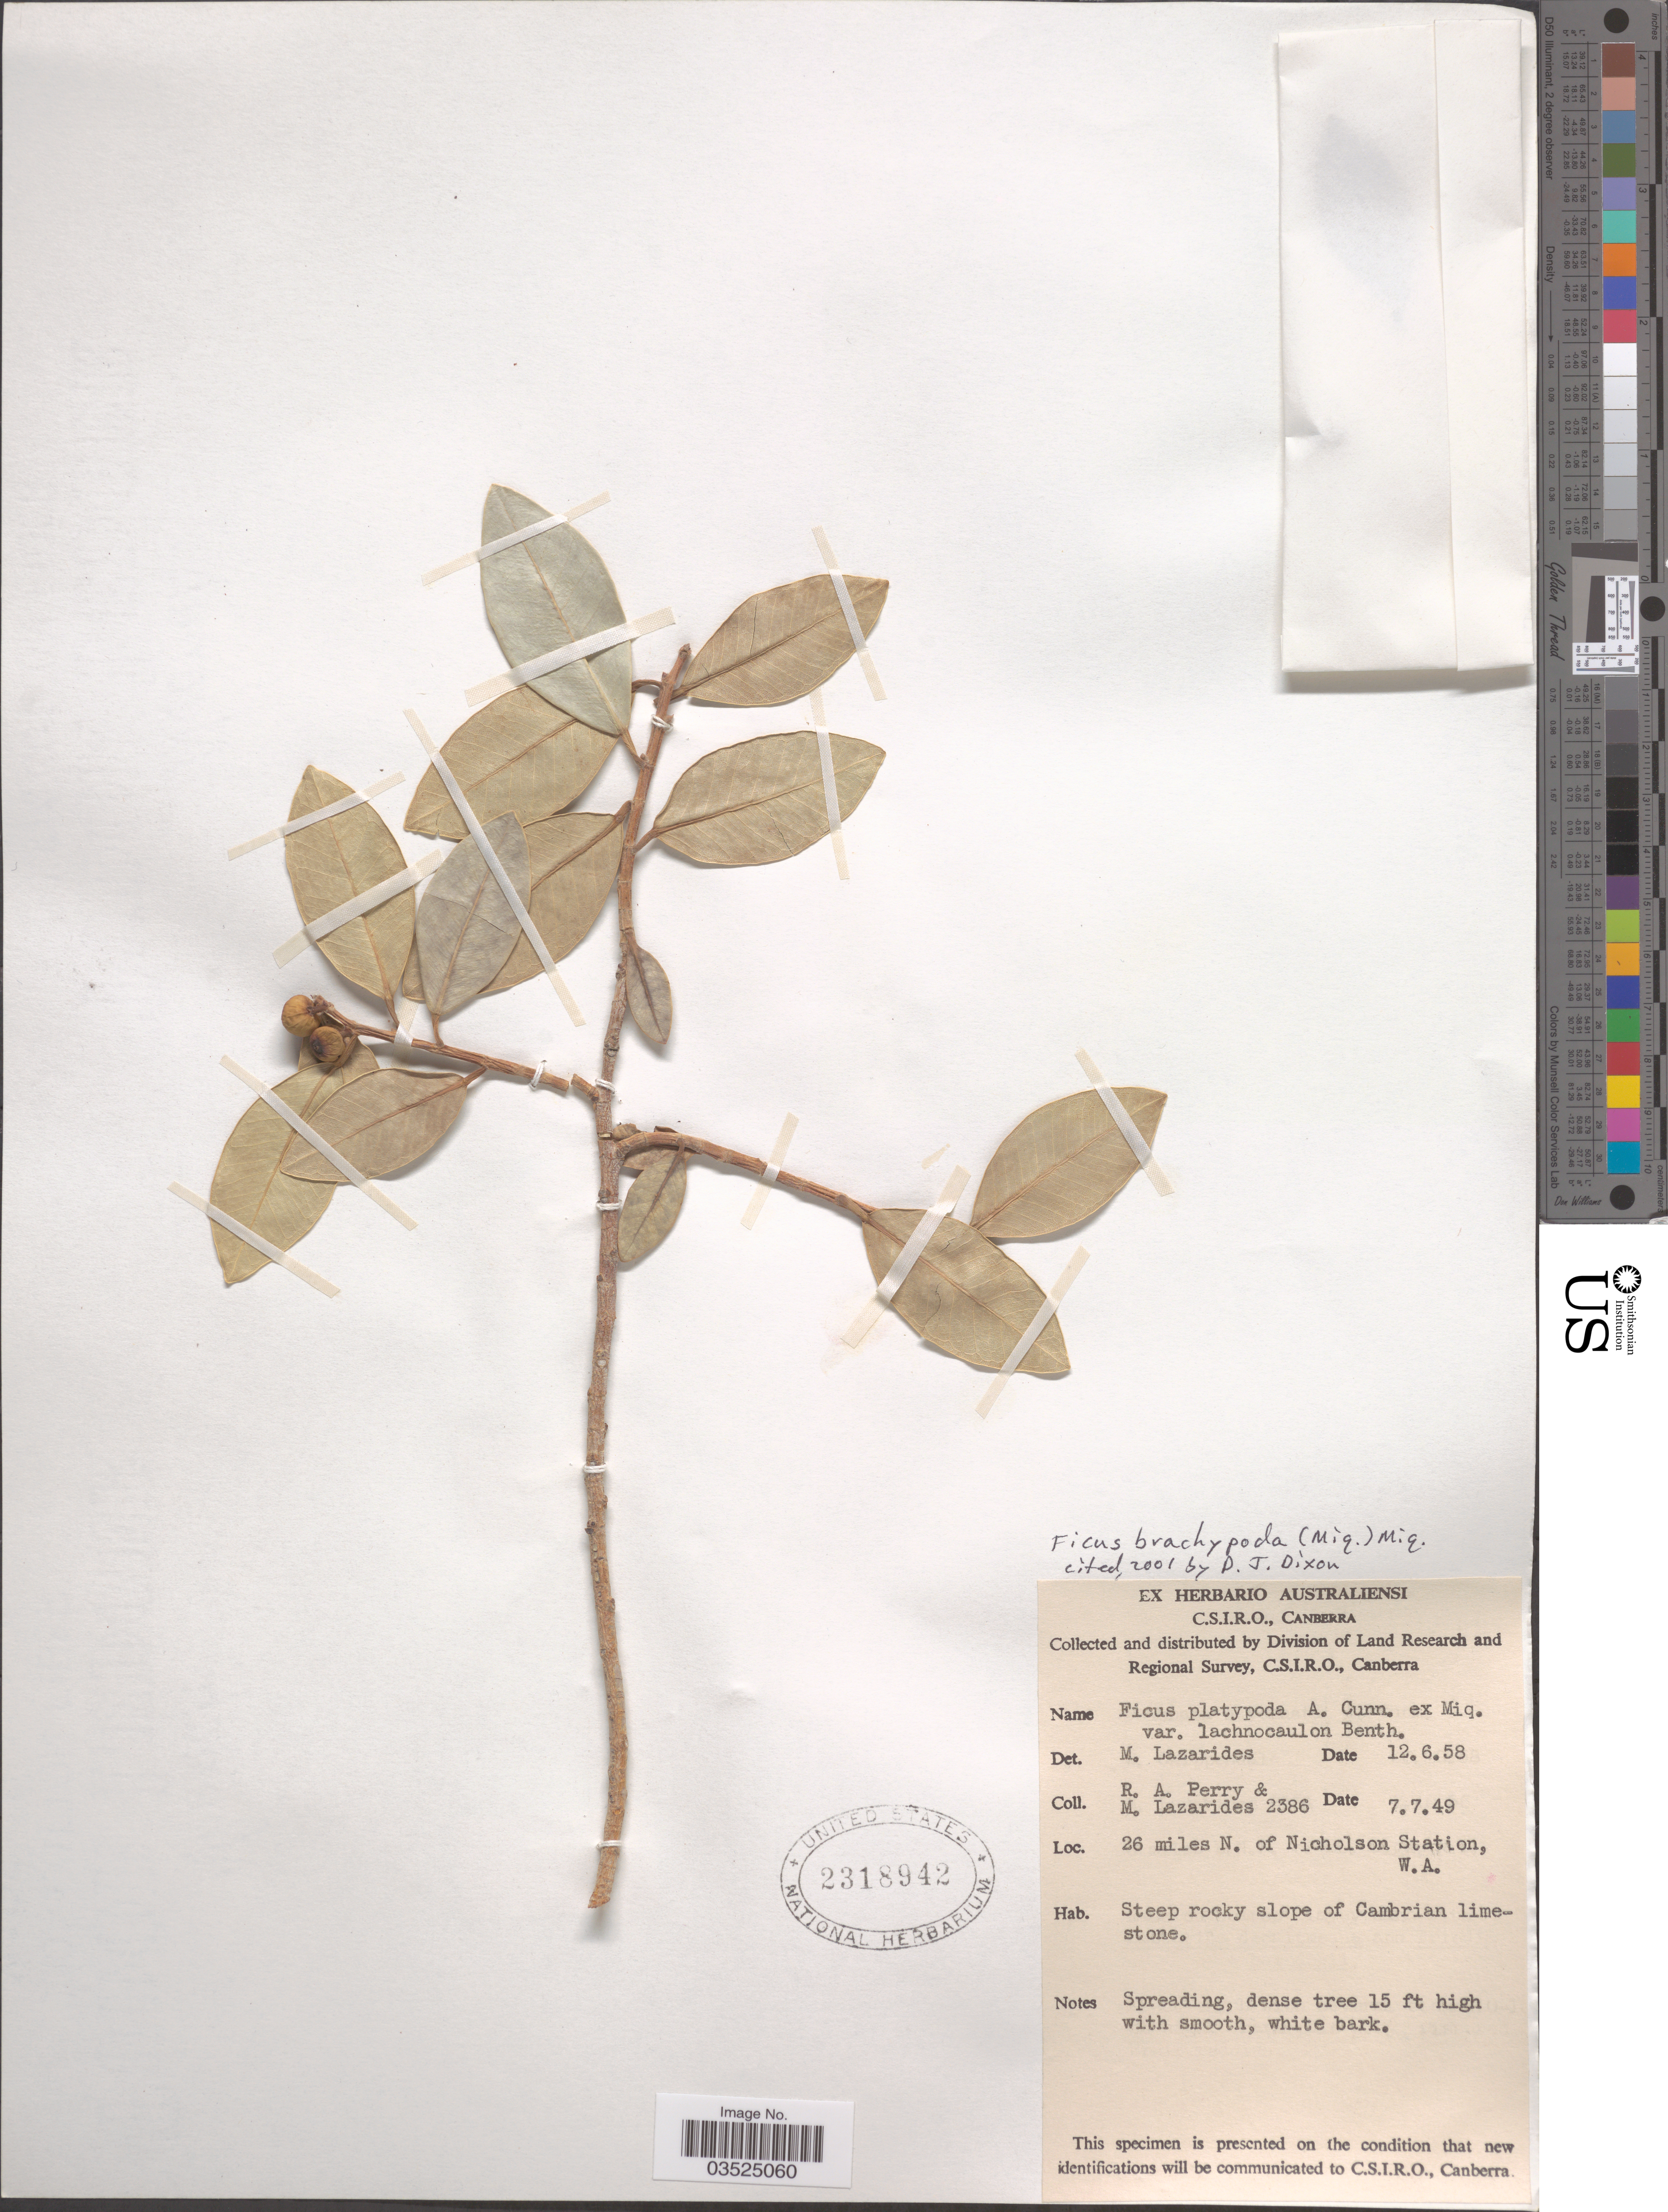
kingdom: Plantae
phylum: Tracheophyta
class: Magnoliopsida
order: Rosales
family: Moraceae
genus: Ficus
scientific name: Ficus brachypoda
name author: (Miq.) Miq.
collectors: Perry, R. A. & M. Lazarides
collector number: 2386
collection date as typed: Transcribed d/m/y: 7/7/49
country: Australia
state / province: Western Australia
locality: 26 miles N. of Nicholson Station, W.A.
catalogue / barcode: US 2318942